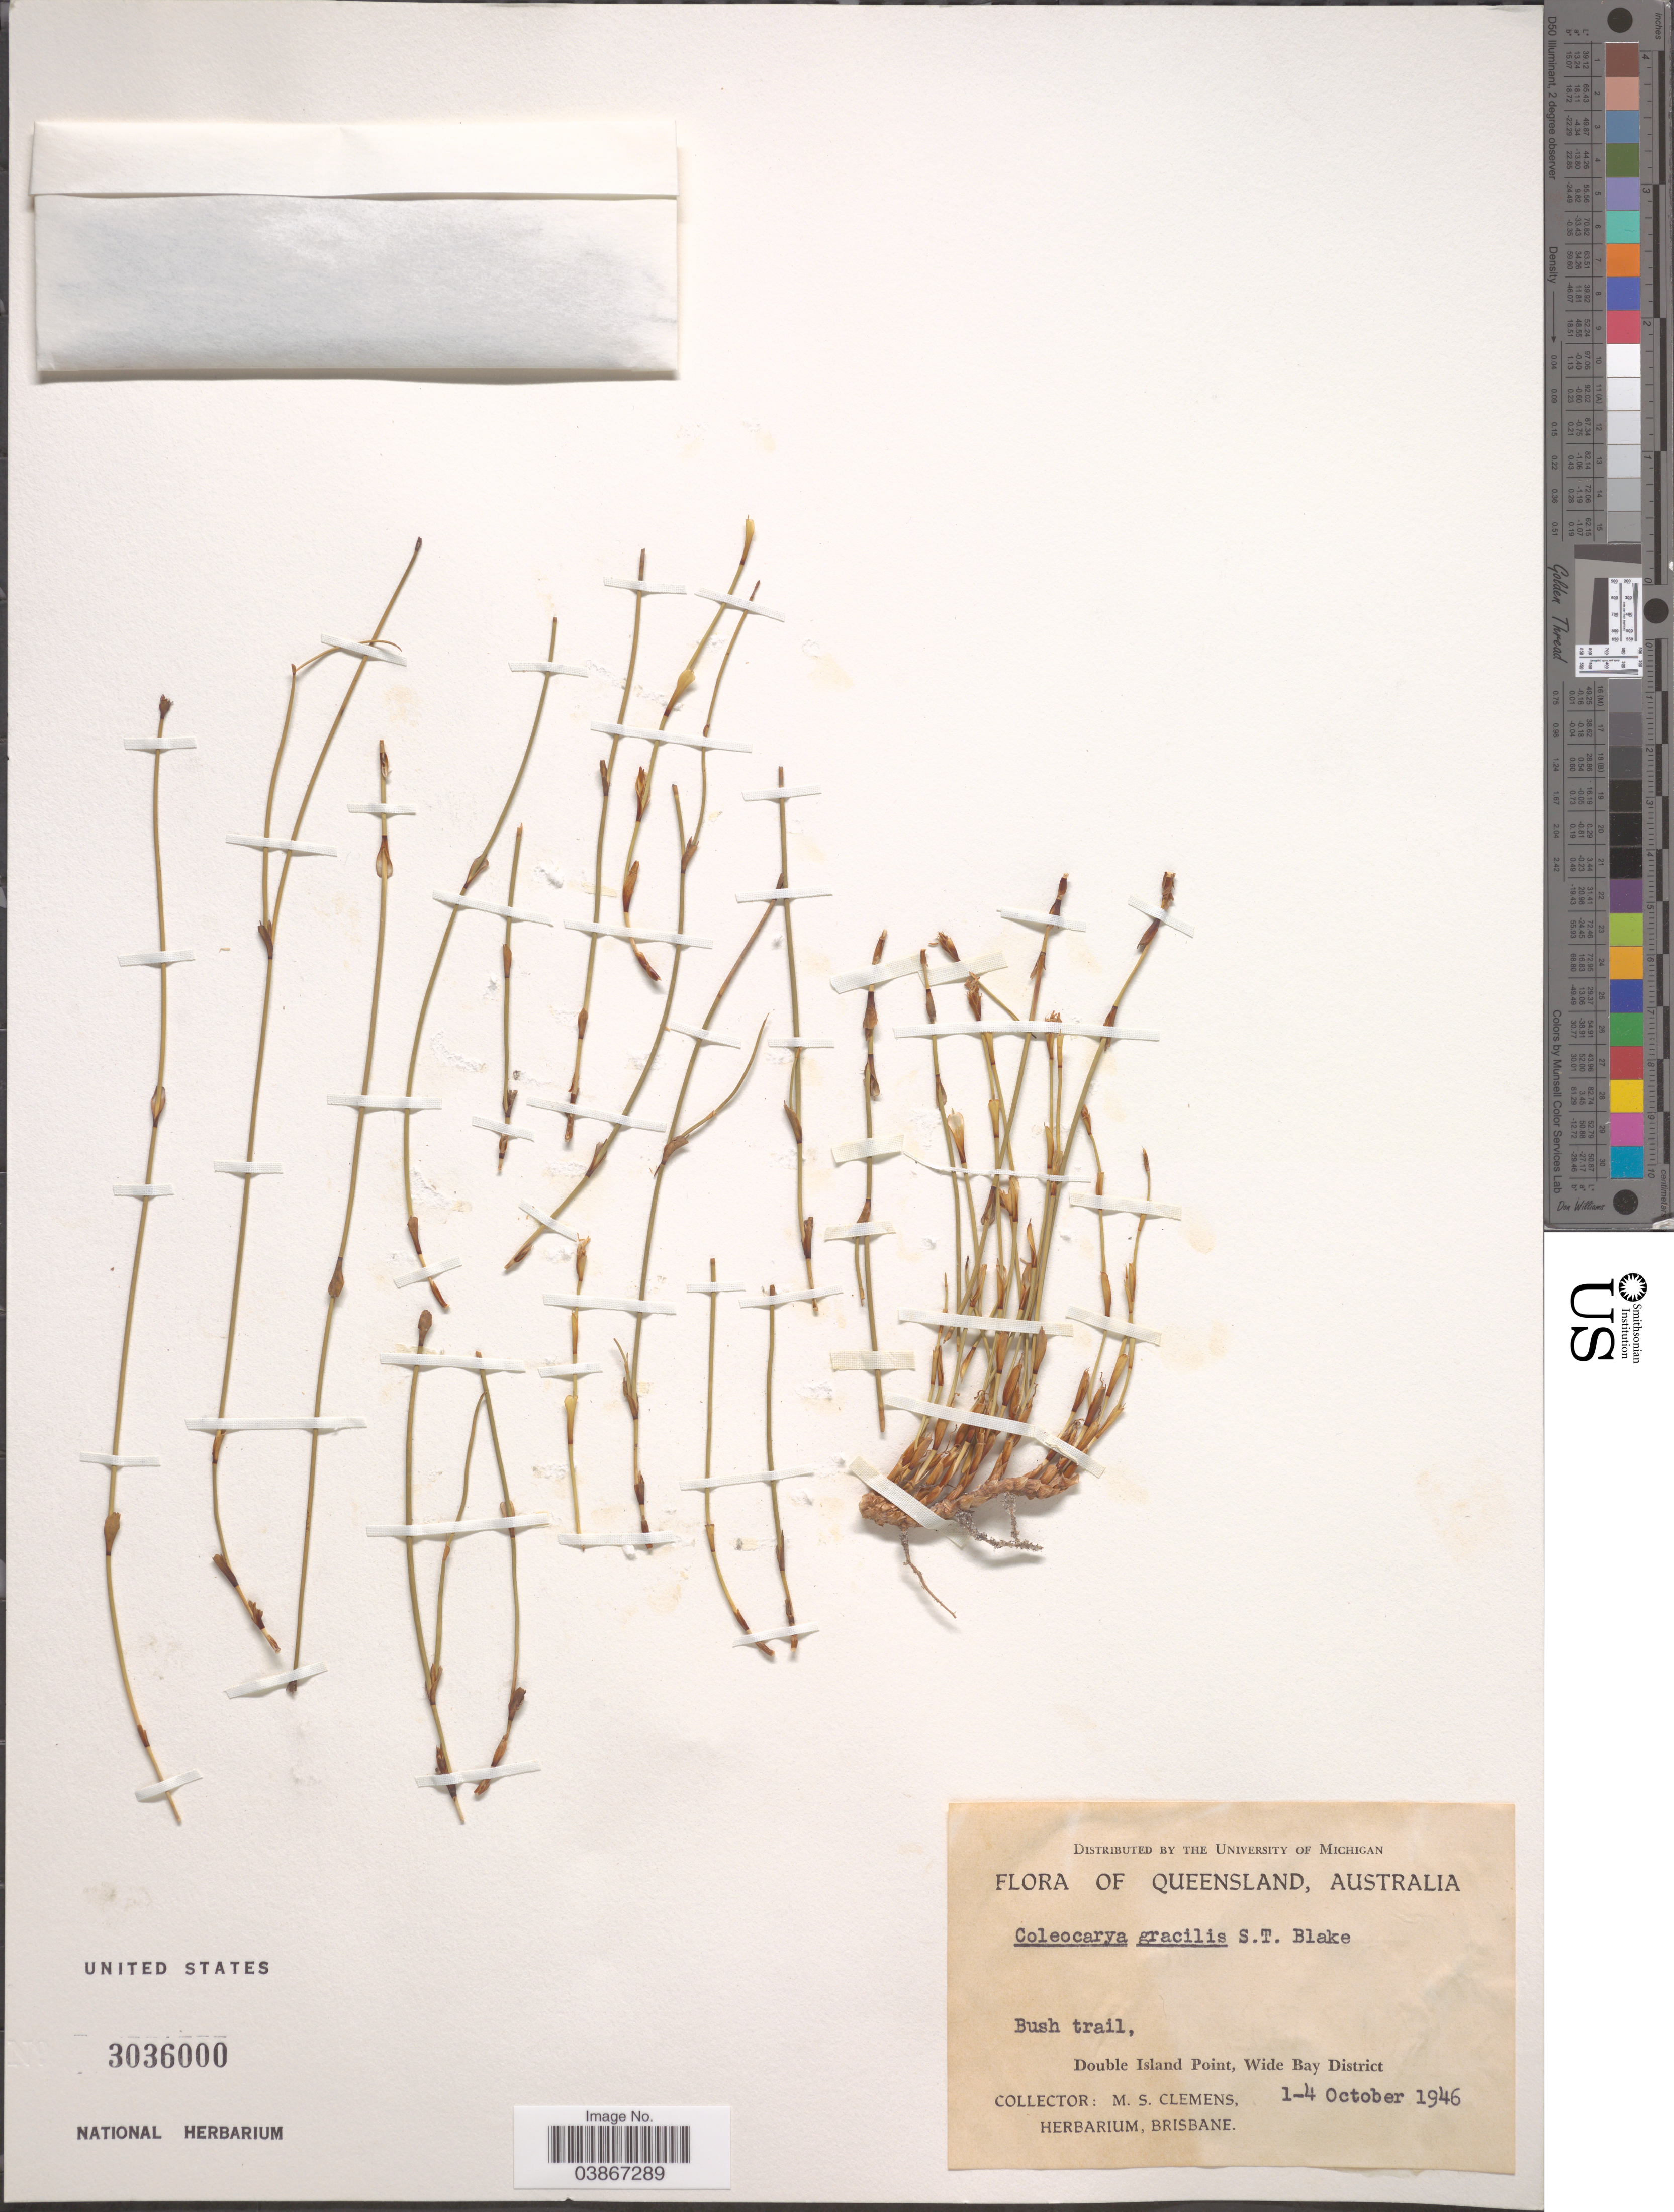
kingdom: Plantae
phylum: Tracheophyta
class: Liliopsida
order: Poales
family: Restionaceae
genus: Coleocarya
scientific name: Coleocarya gracilis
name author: S.T. Blake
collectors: M. S. Clemens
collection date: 1946-10-01/1946-10-04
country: Australia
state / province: Queensland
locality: Double Island Point, Wilde Bay District.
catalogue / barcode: US 3036000